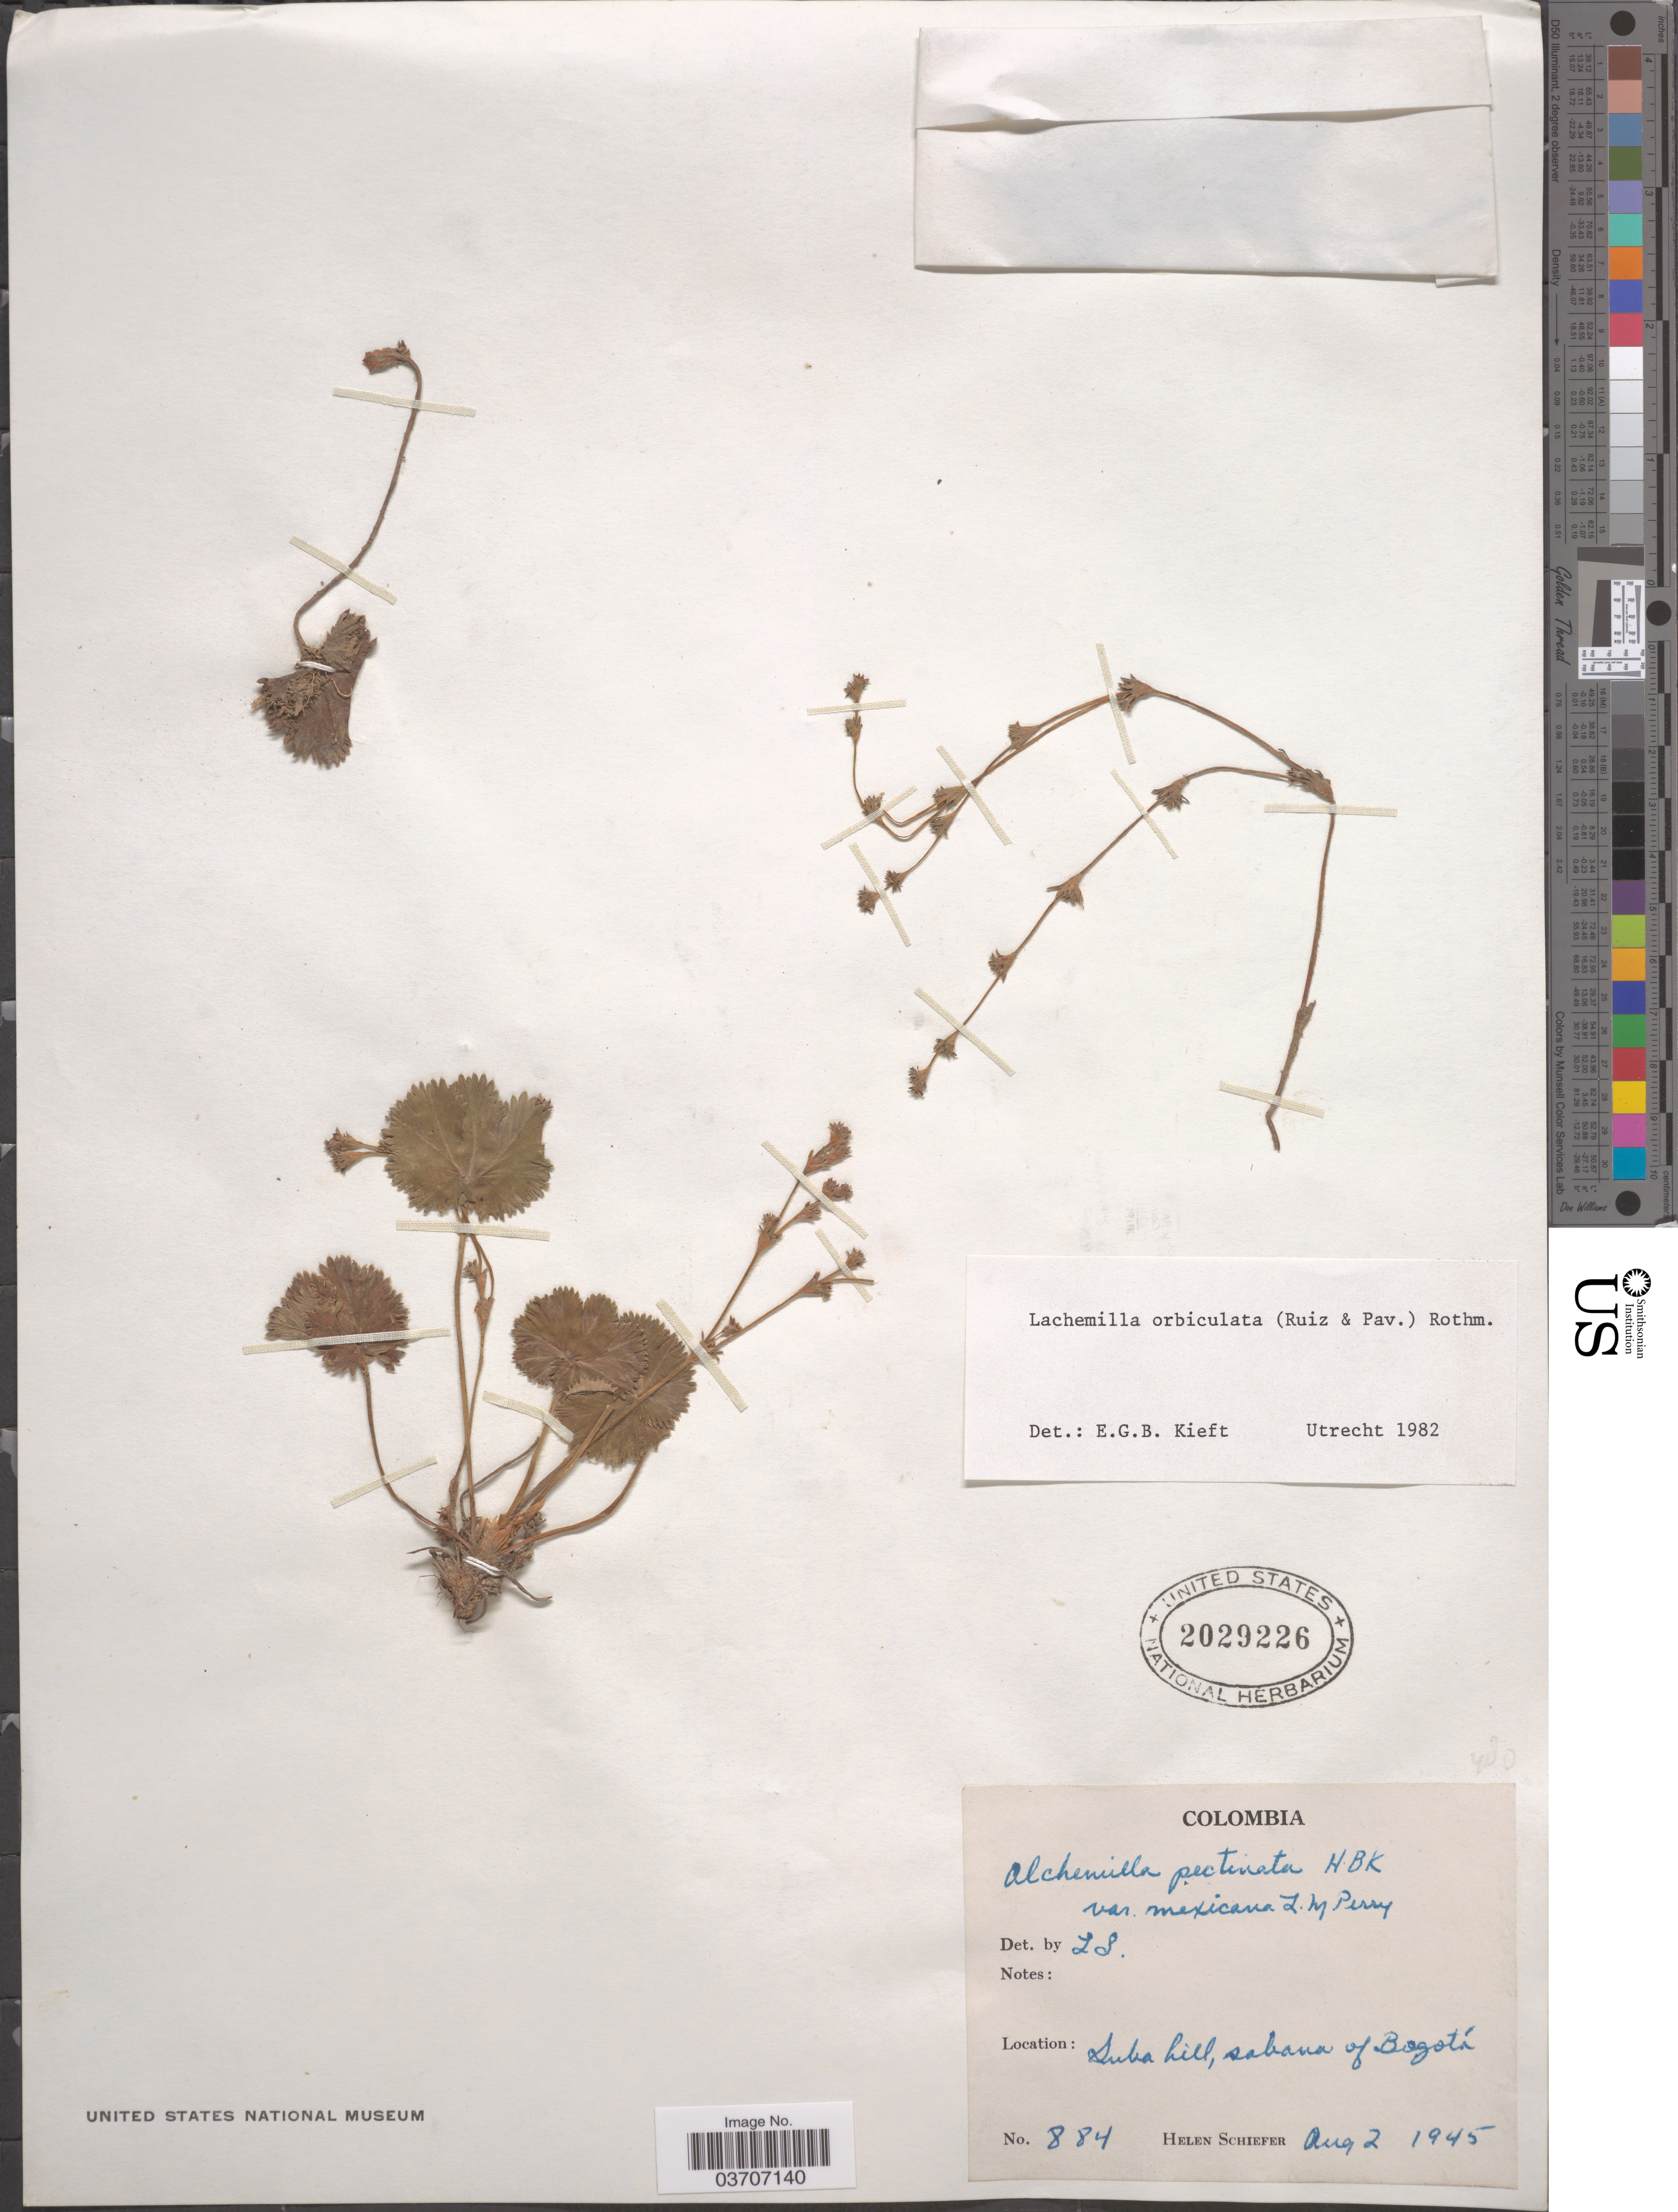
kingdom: Plantae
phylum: Tracheophyta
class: Magnoliopsida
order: Rosales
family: Rosaceae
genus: Lachemilla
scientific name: Lachemilla orbiculata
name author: (Ruiz & Pav.) Rydb.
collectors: H. Schiefer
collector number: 884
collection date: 1945-08-02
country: Colombia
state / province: Bogota D.C.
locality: Suba hill, sabana of Bogotá.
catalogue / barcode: US 2029226